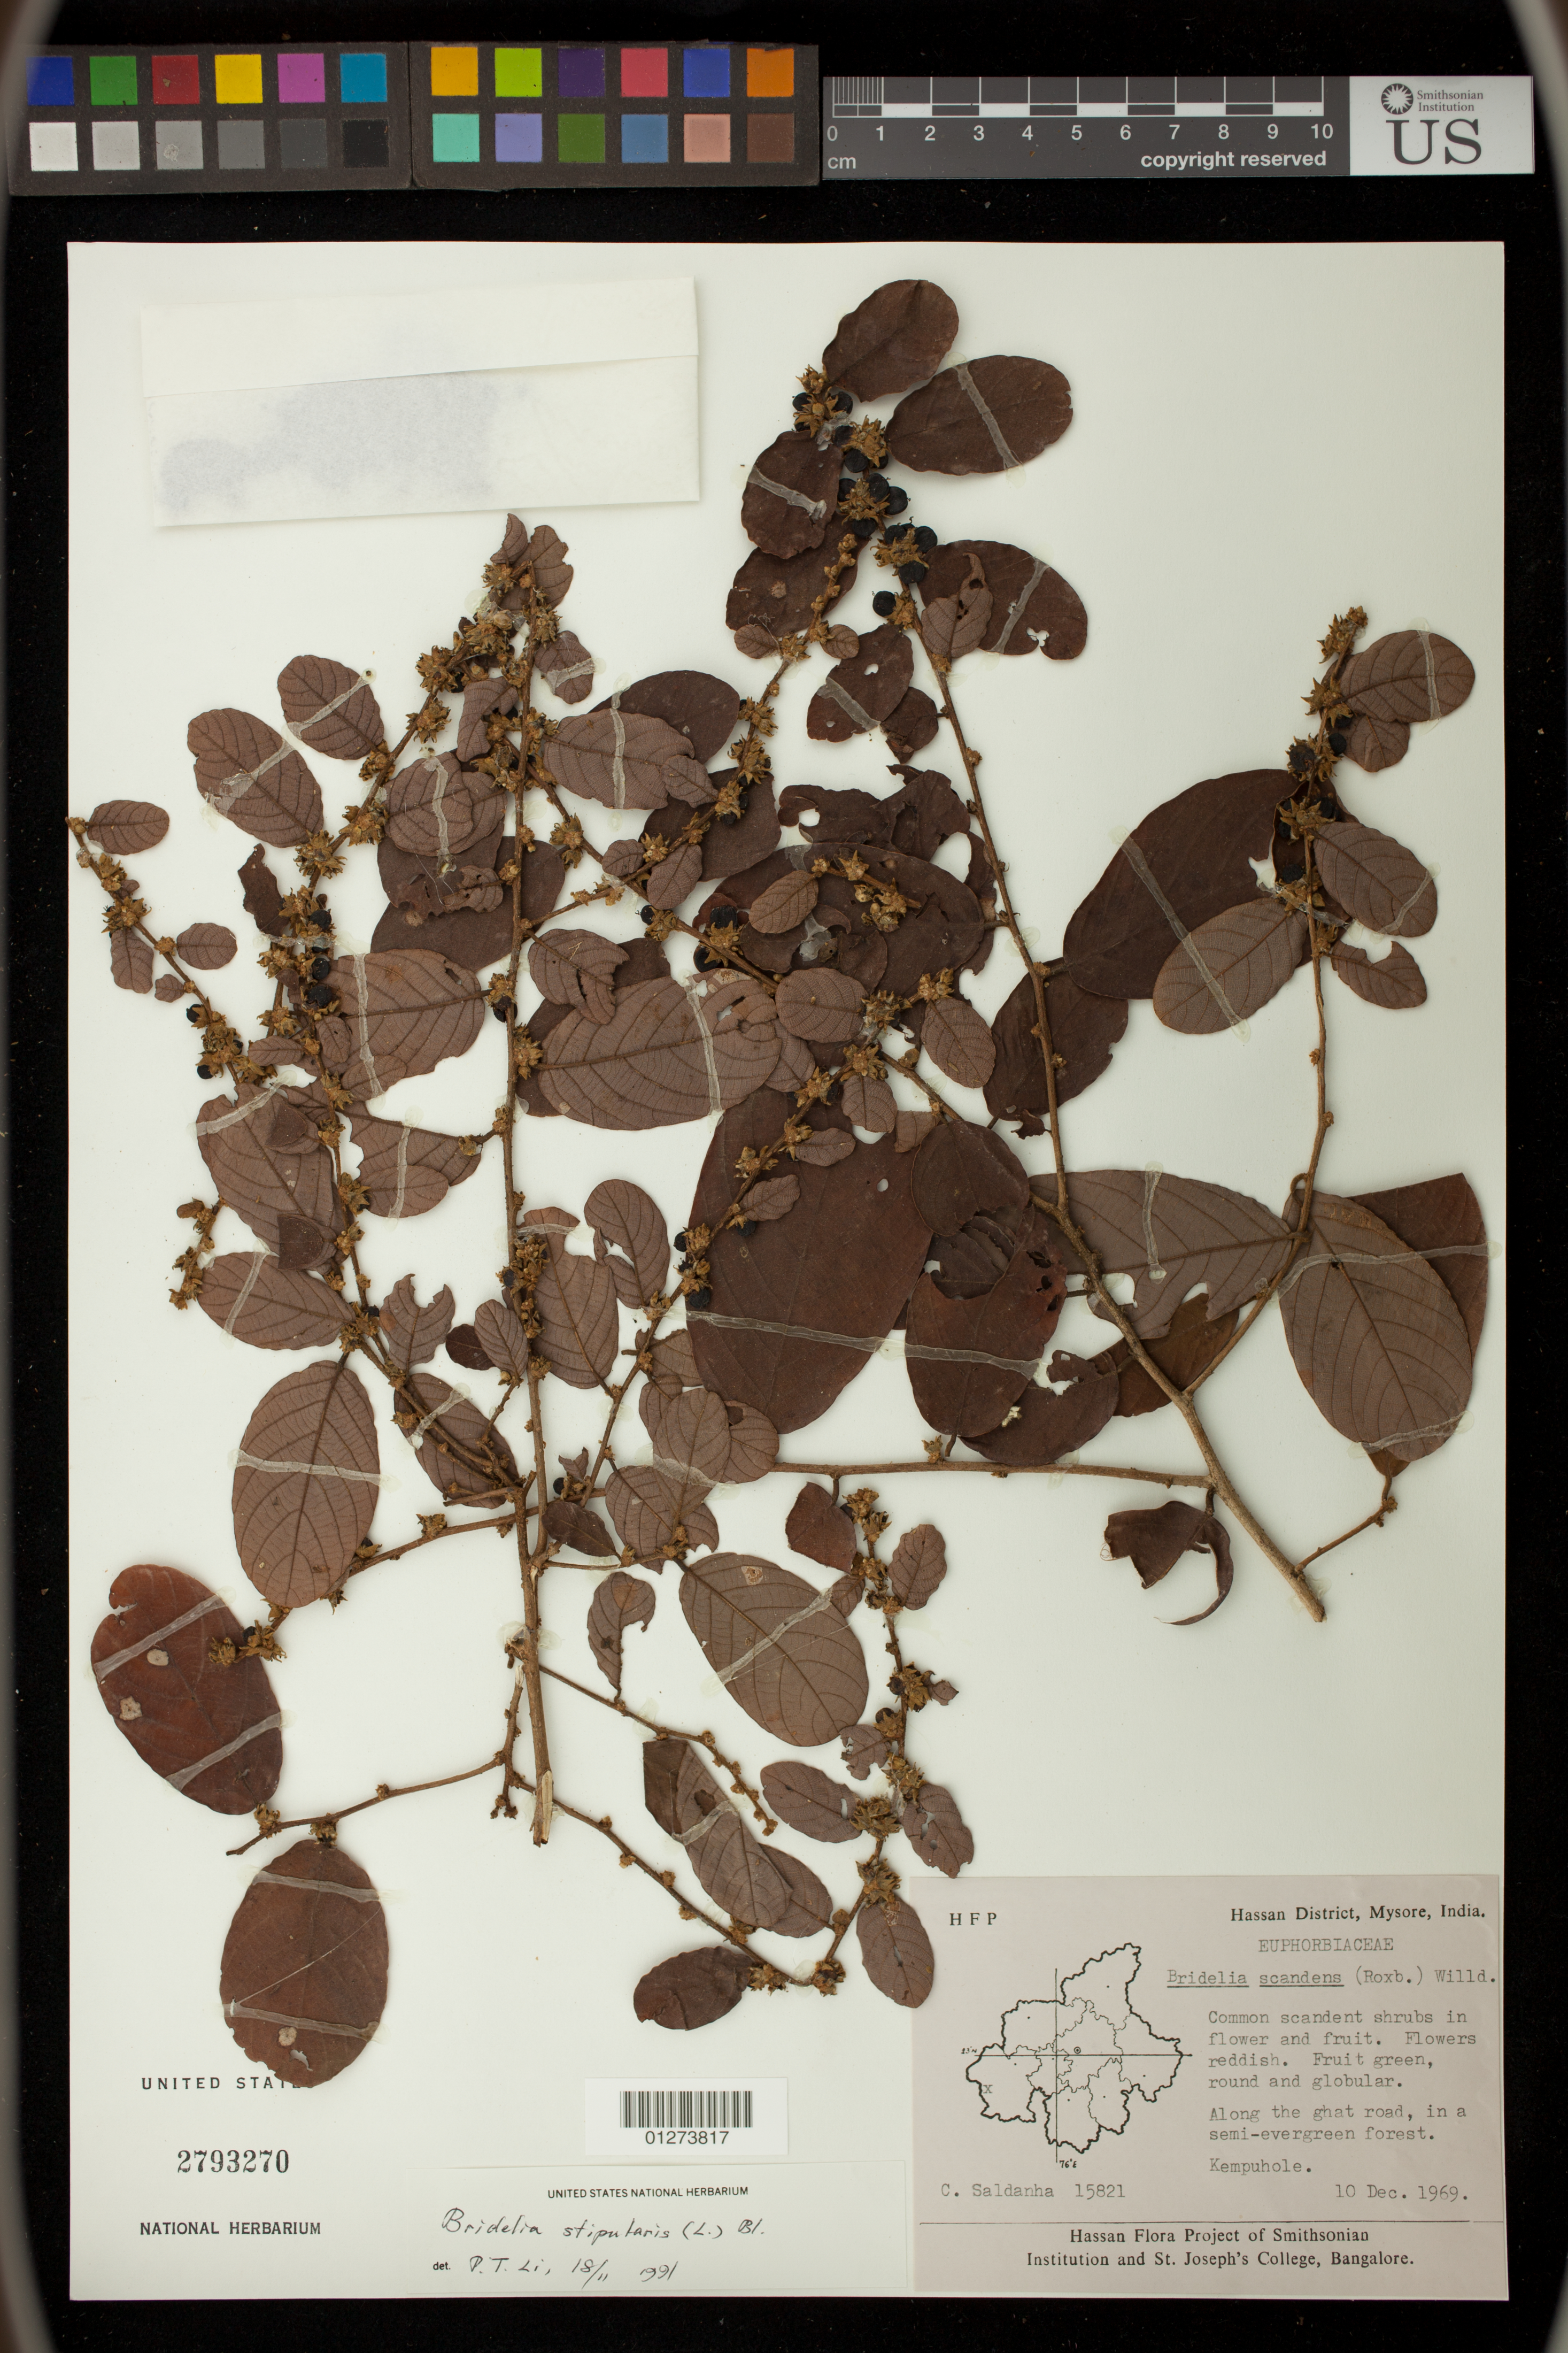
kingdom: Plantae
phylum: Tracheophyta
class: Magnoliopsida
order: Malpighiales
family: Phyllanthaceae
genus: Bridelia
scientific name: Bridelia stipularis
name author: (L.) Blume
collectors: C. J. Saldanha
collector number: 15821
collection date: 1969-12-10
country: India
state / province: Karnataka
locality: Kempuhole, Hassan District, Mysore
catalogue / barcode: US 2793270